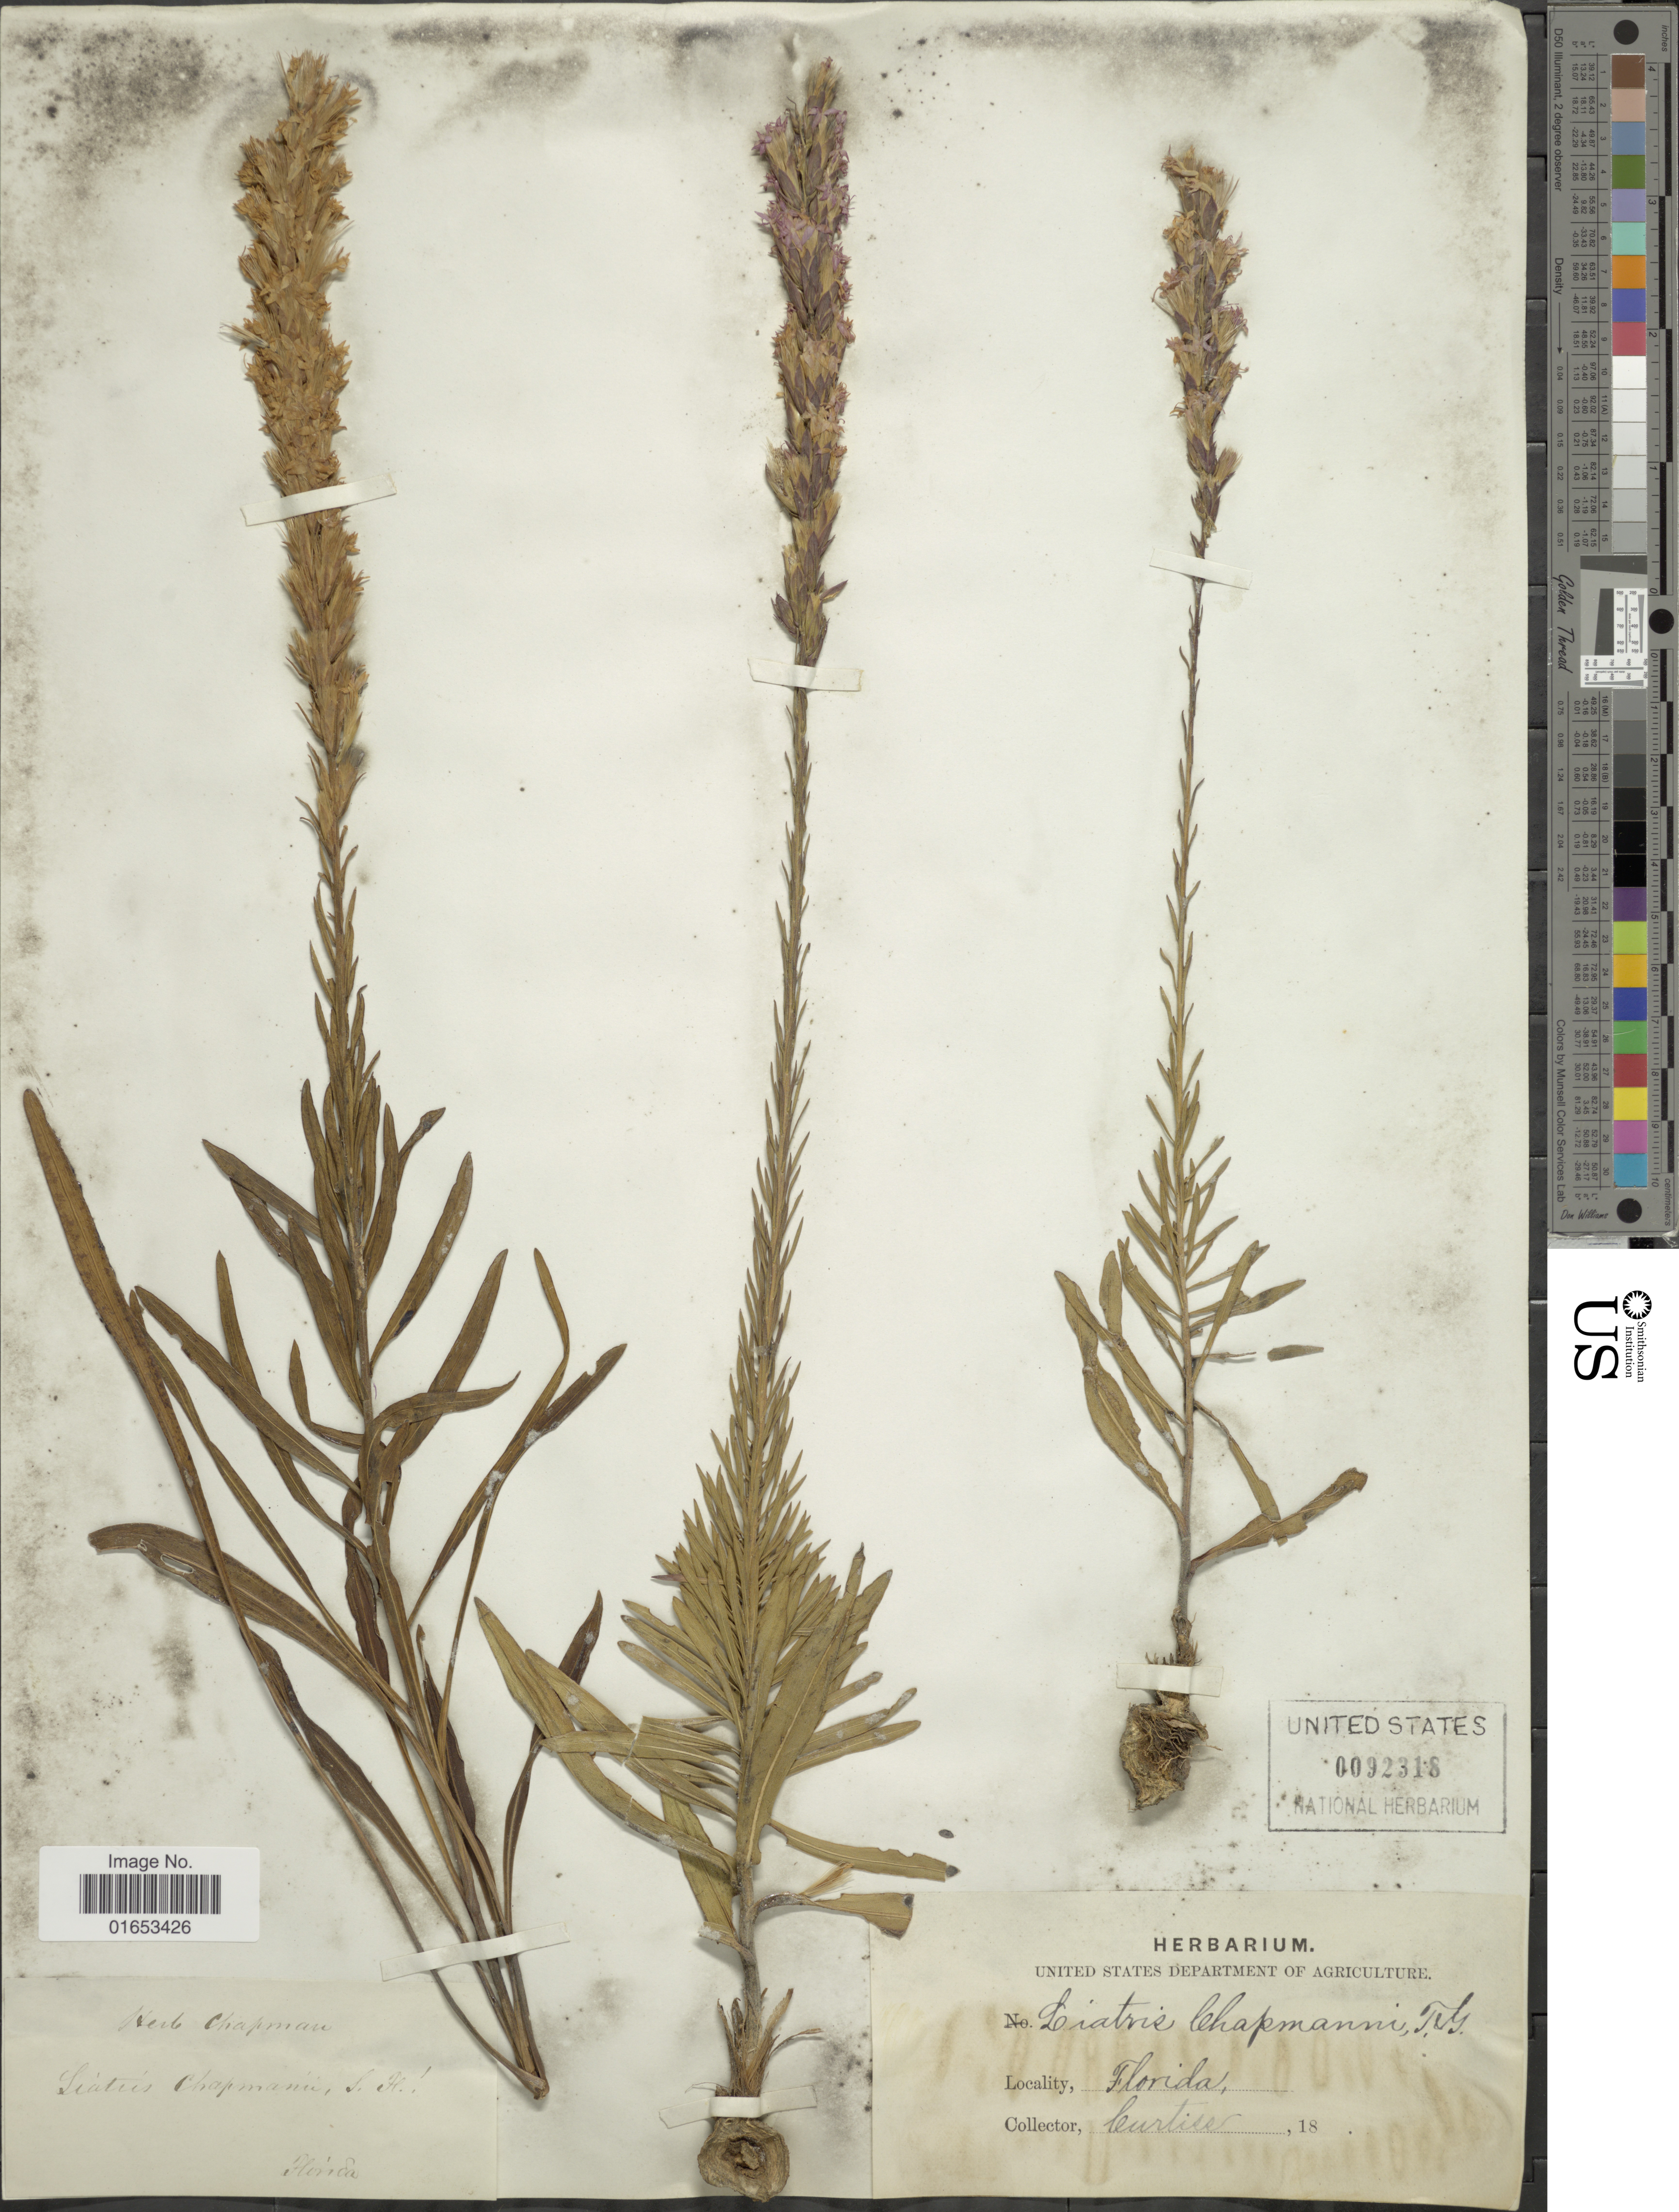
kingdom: Plantae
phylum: Tracheophyta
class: Magnoliopsida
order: Asterales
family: Asteraceae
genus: Liatris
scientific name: Liatris chapmanii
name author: Torr. & A. Gray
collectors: -. Curtiss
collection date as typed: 18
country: United States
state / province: Florida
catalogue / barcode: US 92318